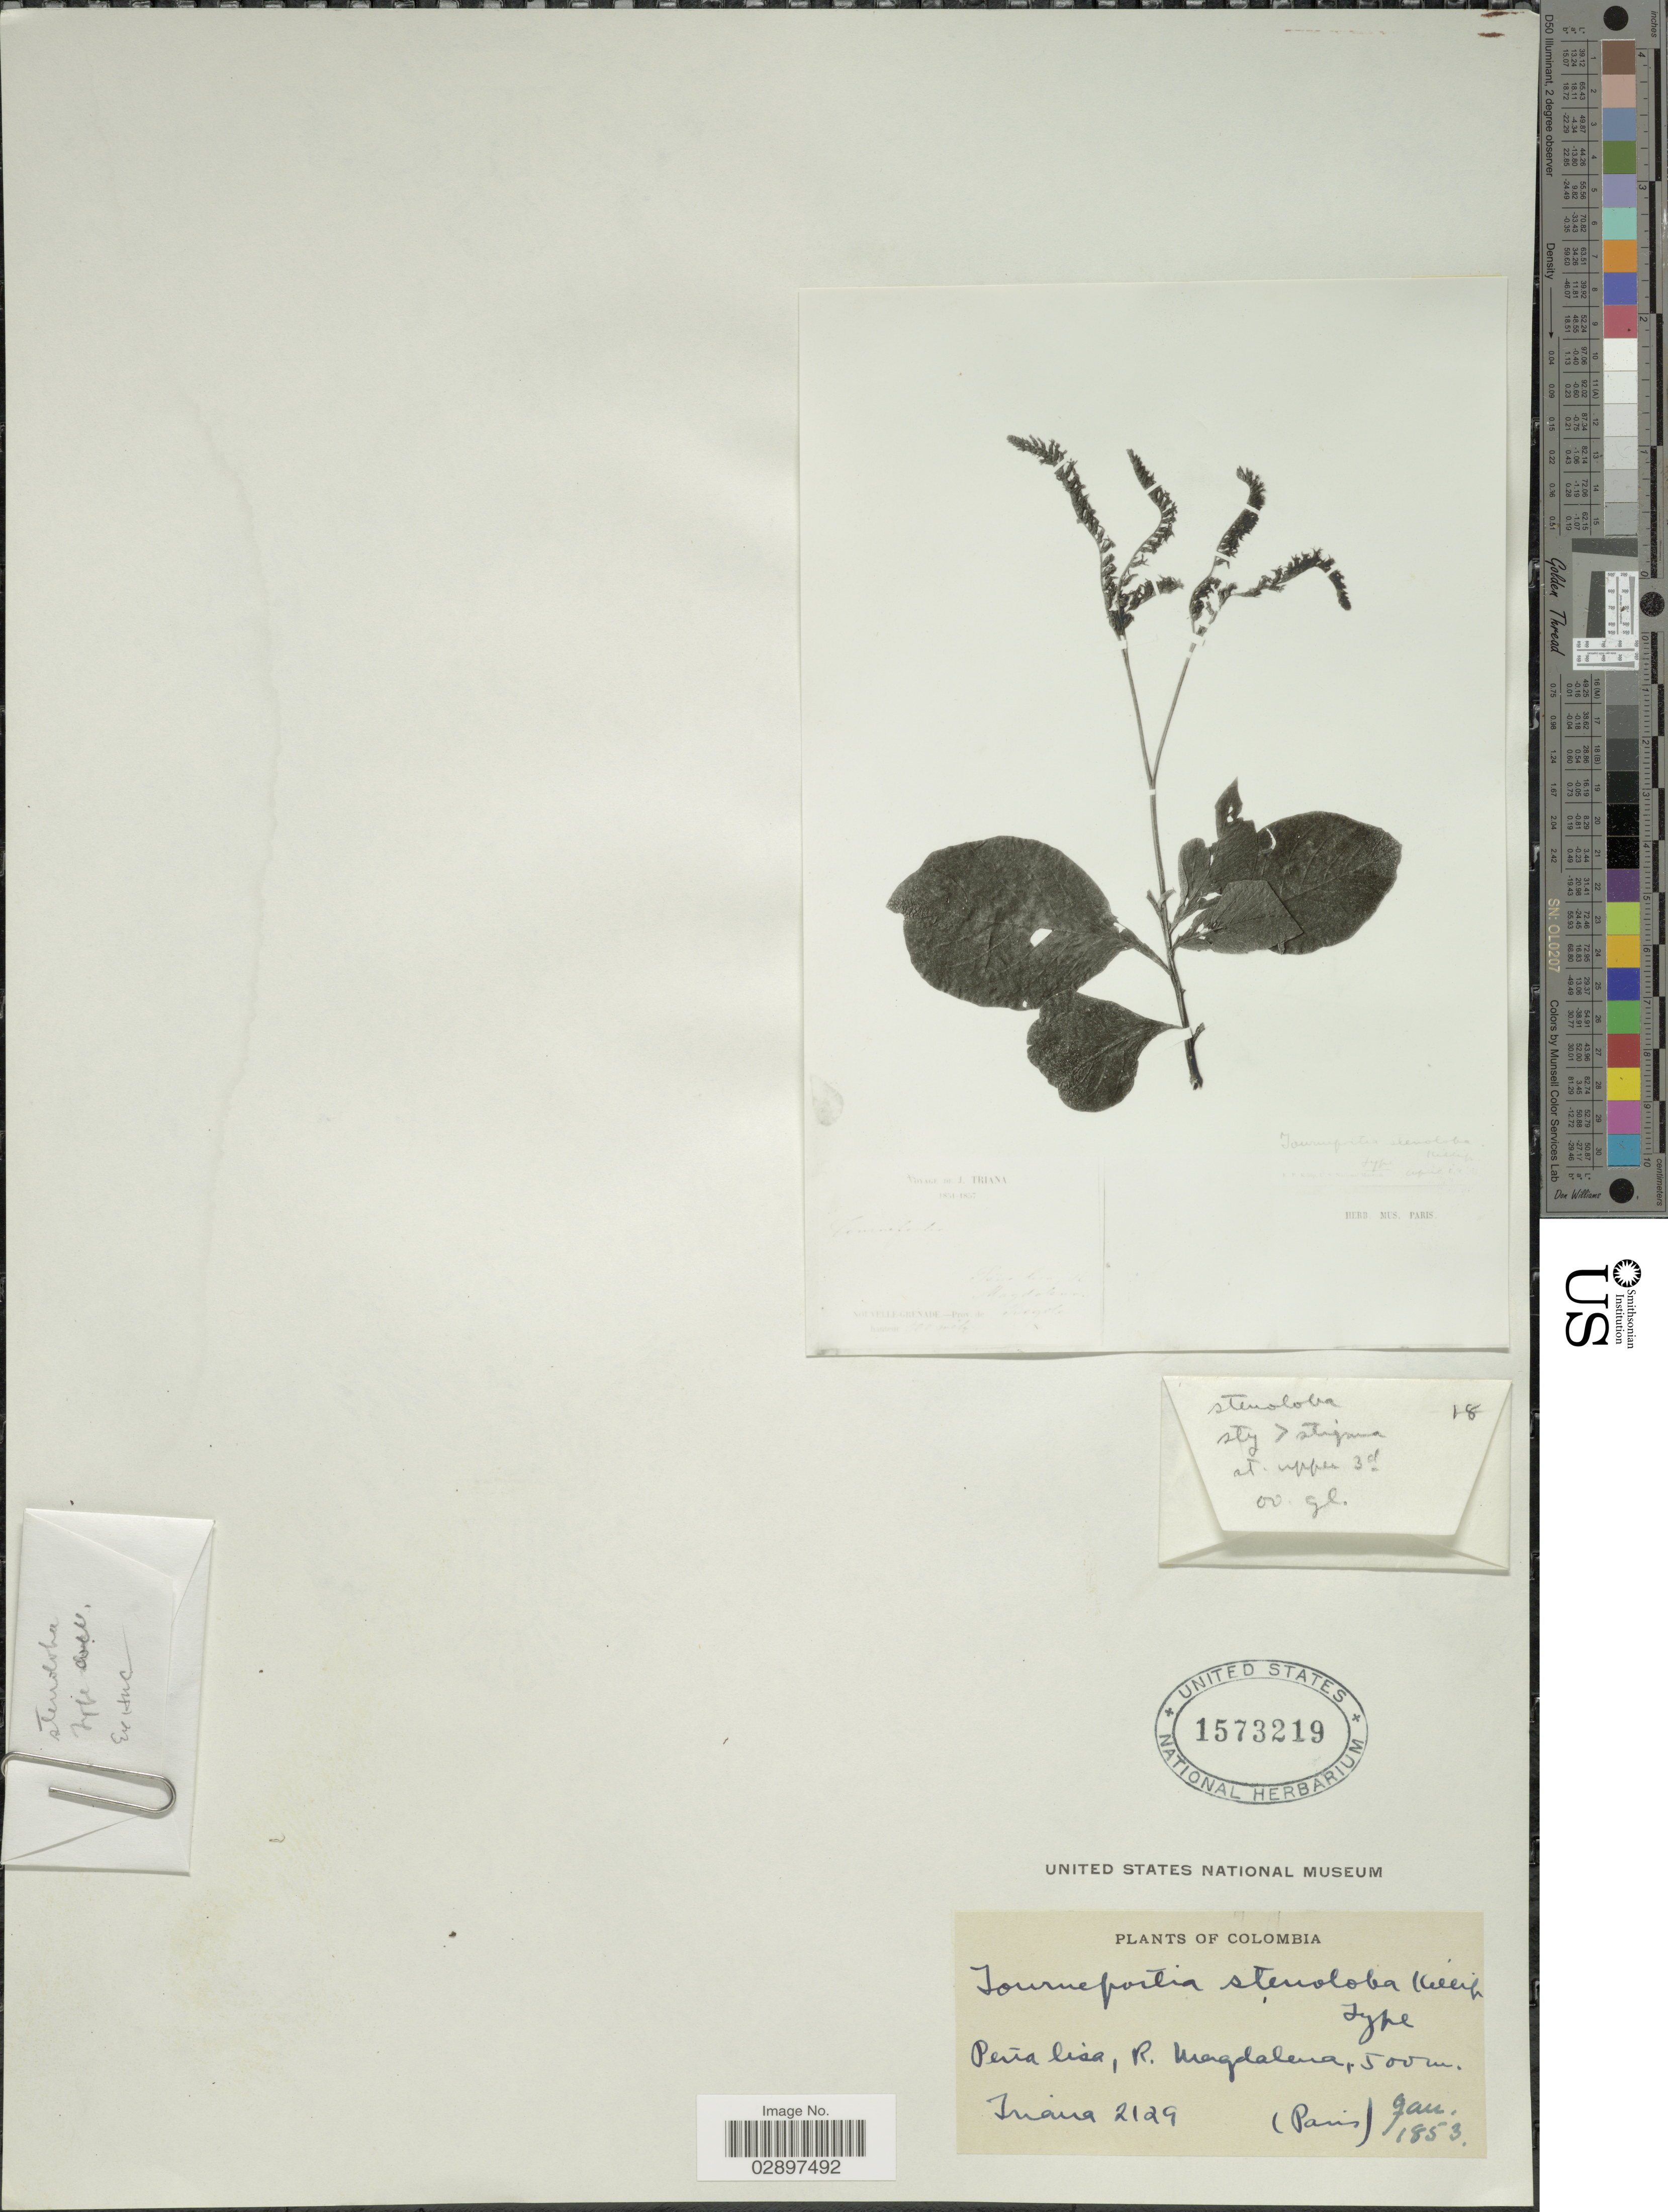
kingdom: Plantae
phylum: Tracheophyta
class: Magnoliopsida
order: Boraginales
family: Heliotropiaceae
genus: Tournefortia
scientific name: Tournefortia stenoloba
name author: Killip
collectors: Triana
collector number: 2129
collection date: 1853-01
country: Colombia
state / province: Magdalena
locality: Peñalisa, R. Magdalena.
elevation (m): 500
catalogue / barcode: US 1573219